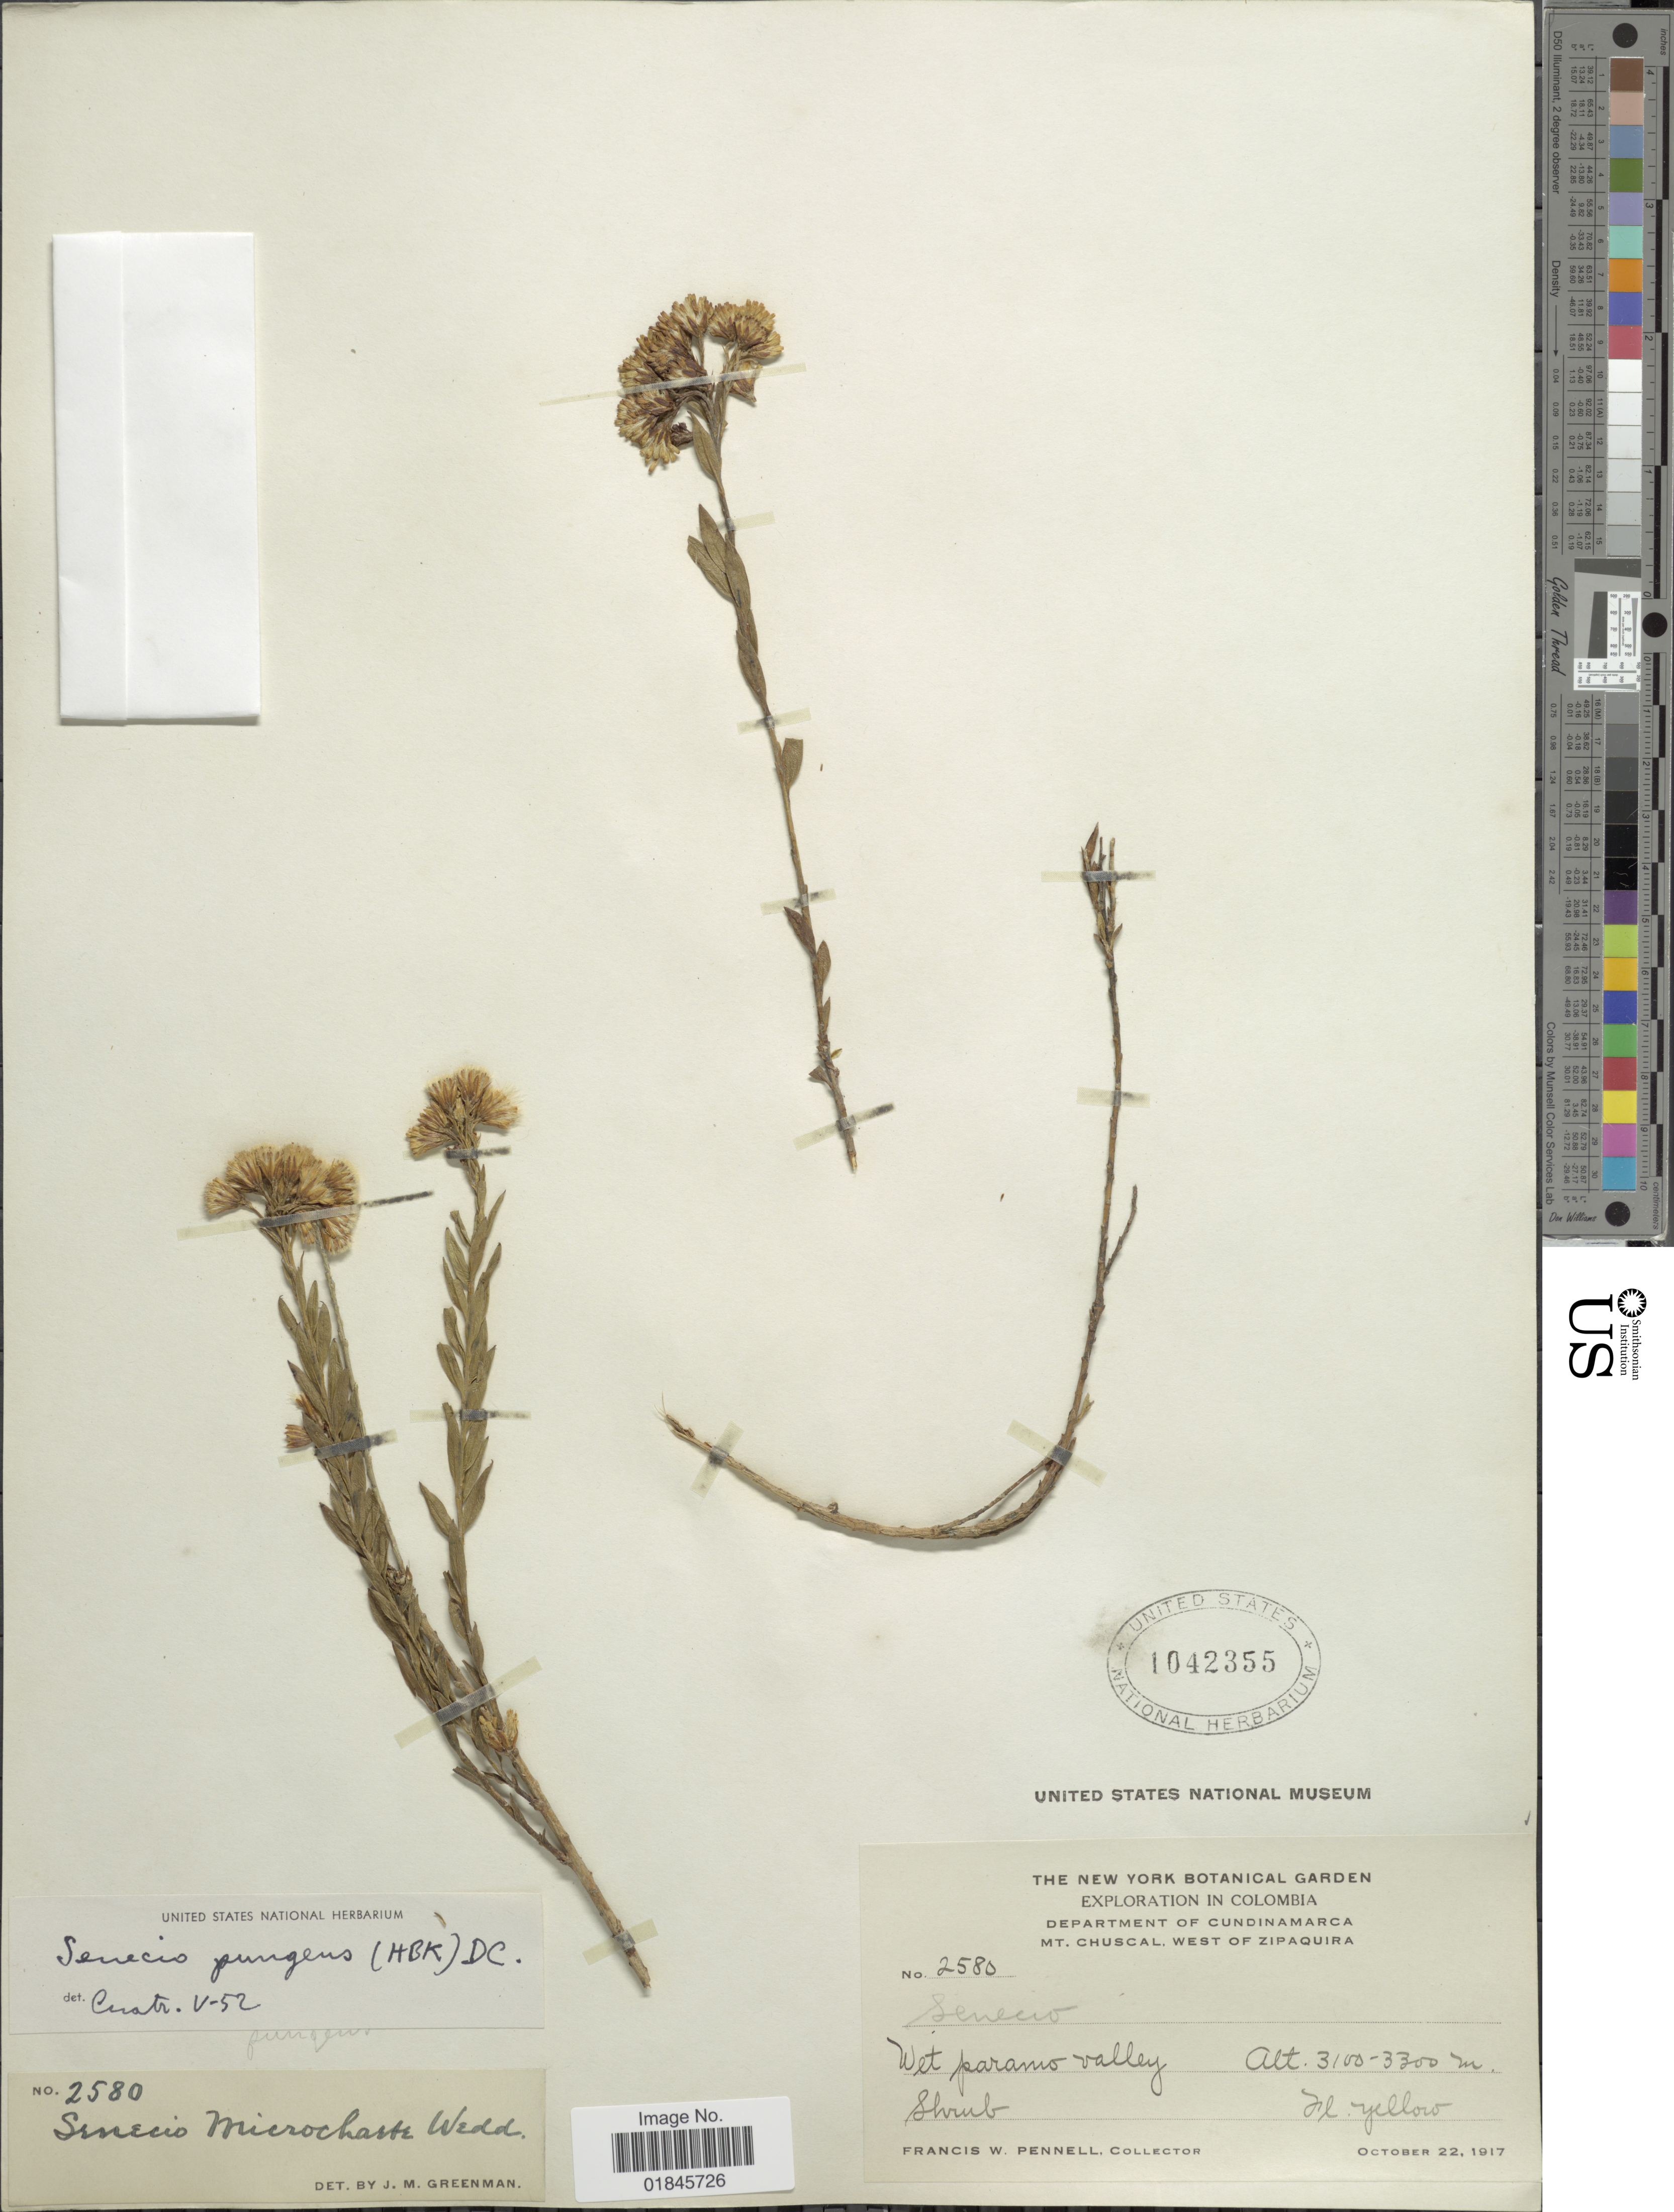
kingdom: Plantae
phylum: Tracheophyta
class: Magnoliopsida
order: Asterales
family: Asteraceae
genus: Pentacalia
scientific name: Pentacalia pulchella var. pungens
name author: (Kunth) Cuatrec.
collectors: F. W. Pennell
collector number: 2580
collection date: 1917-10-22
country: Colombia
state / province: Cundinamarca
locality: Department of Cundinamarca. Mt. Chuscal, West of Zipaquira. Wet paramo valley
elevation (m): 3100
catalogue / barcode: US 1042355